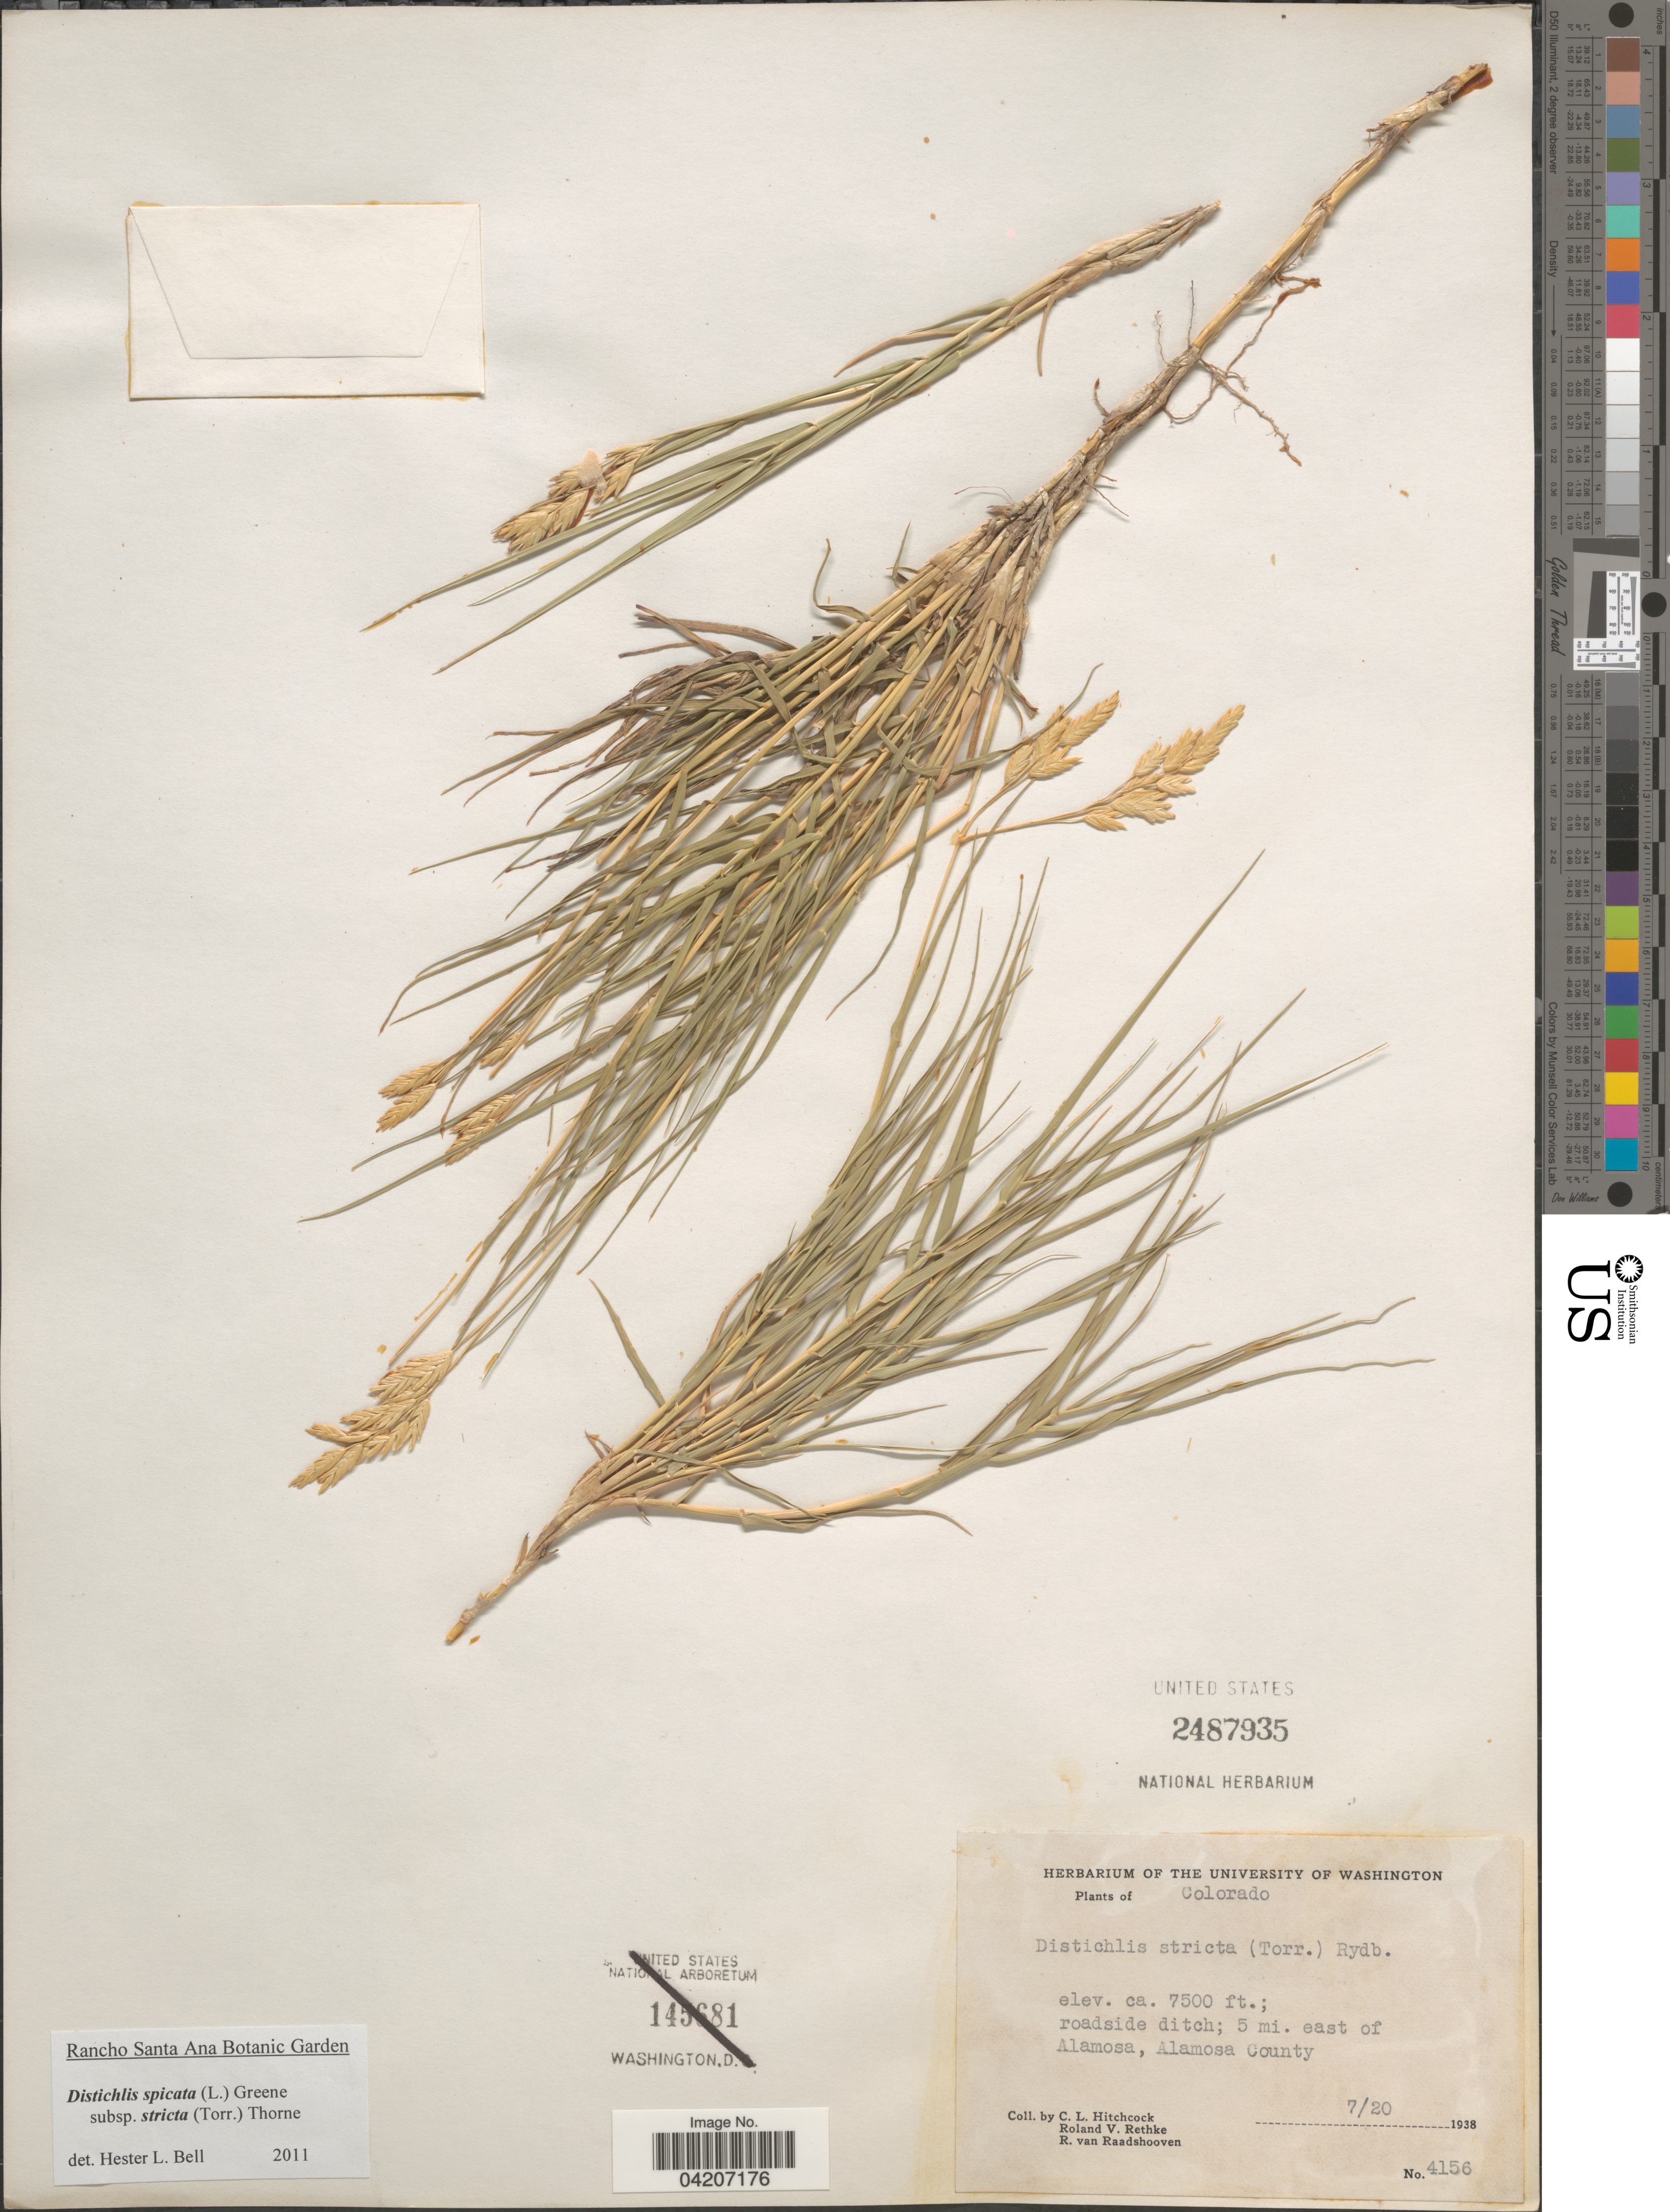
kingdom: Plantae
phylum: Tracheophyta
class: Liliopsida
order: Poales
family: Poaceae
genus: Distichlis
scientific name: Distichlis spicata subsp. stricta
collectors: C. L. Hitchcock, R. Rethke & R. Raadshooven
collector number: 4156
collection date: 1938-07-20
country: United States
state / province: Colorado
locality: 5 mi. east of Alamosa, Alamosa County.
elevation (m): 2286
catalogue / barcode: US 2487935